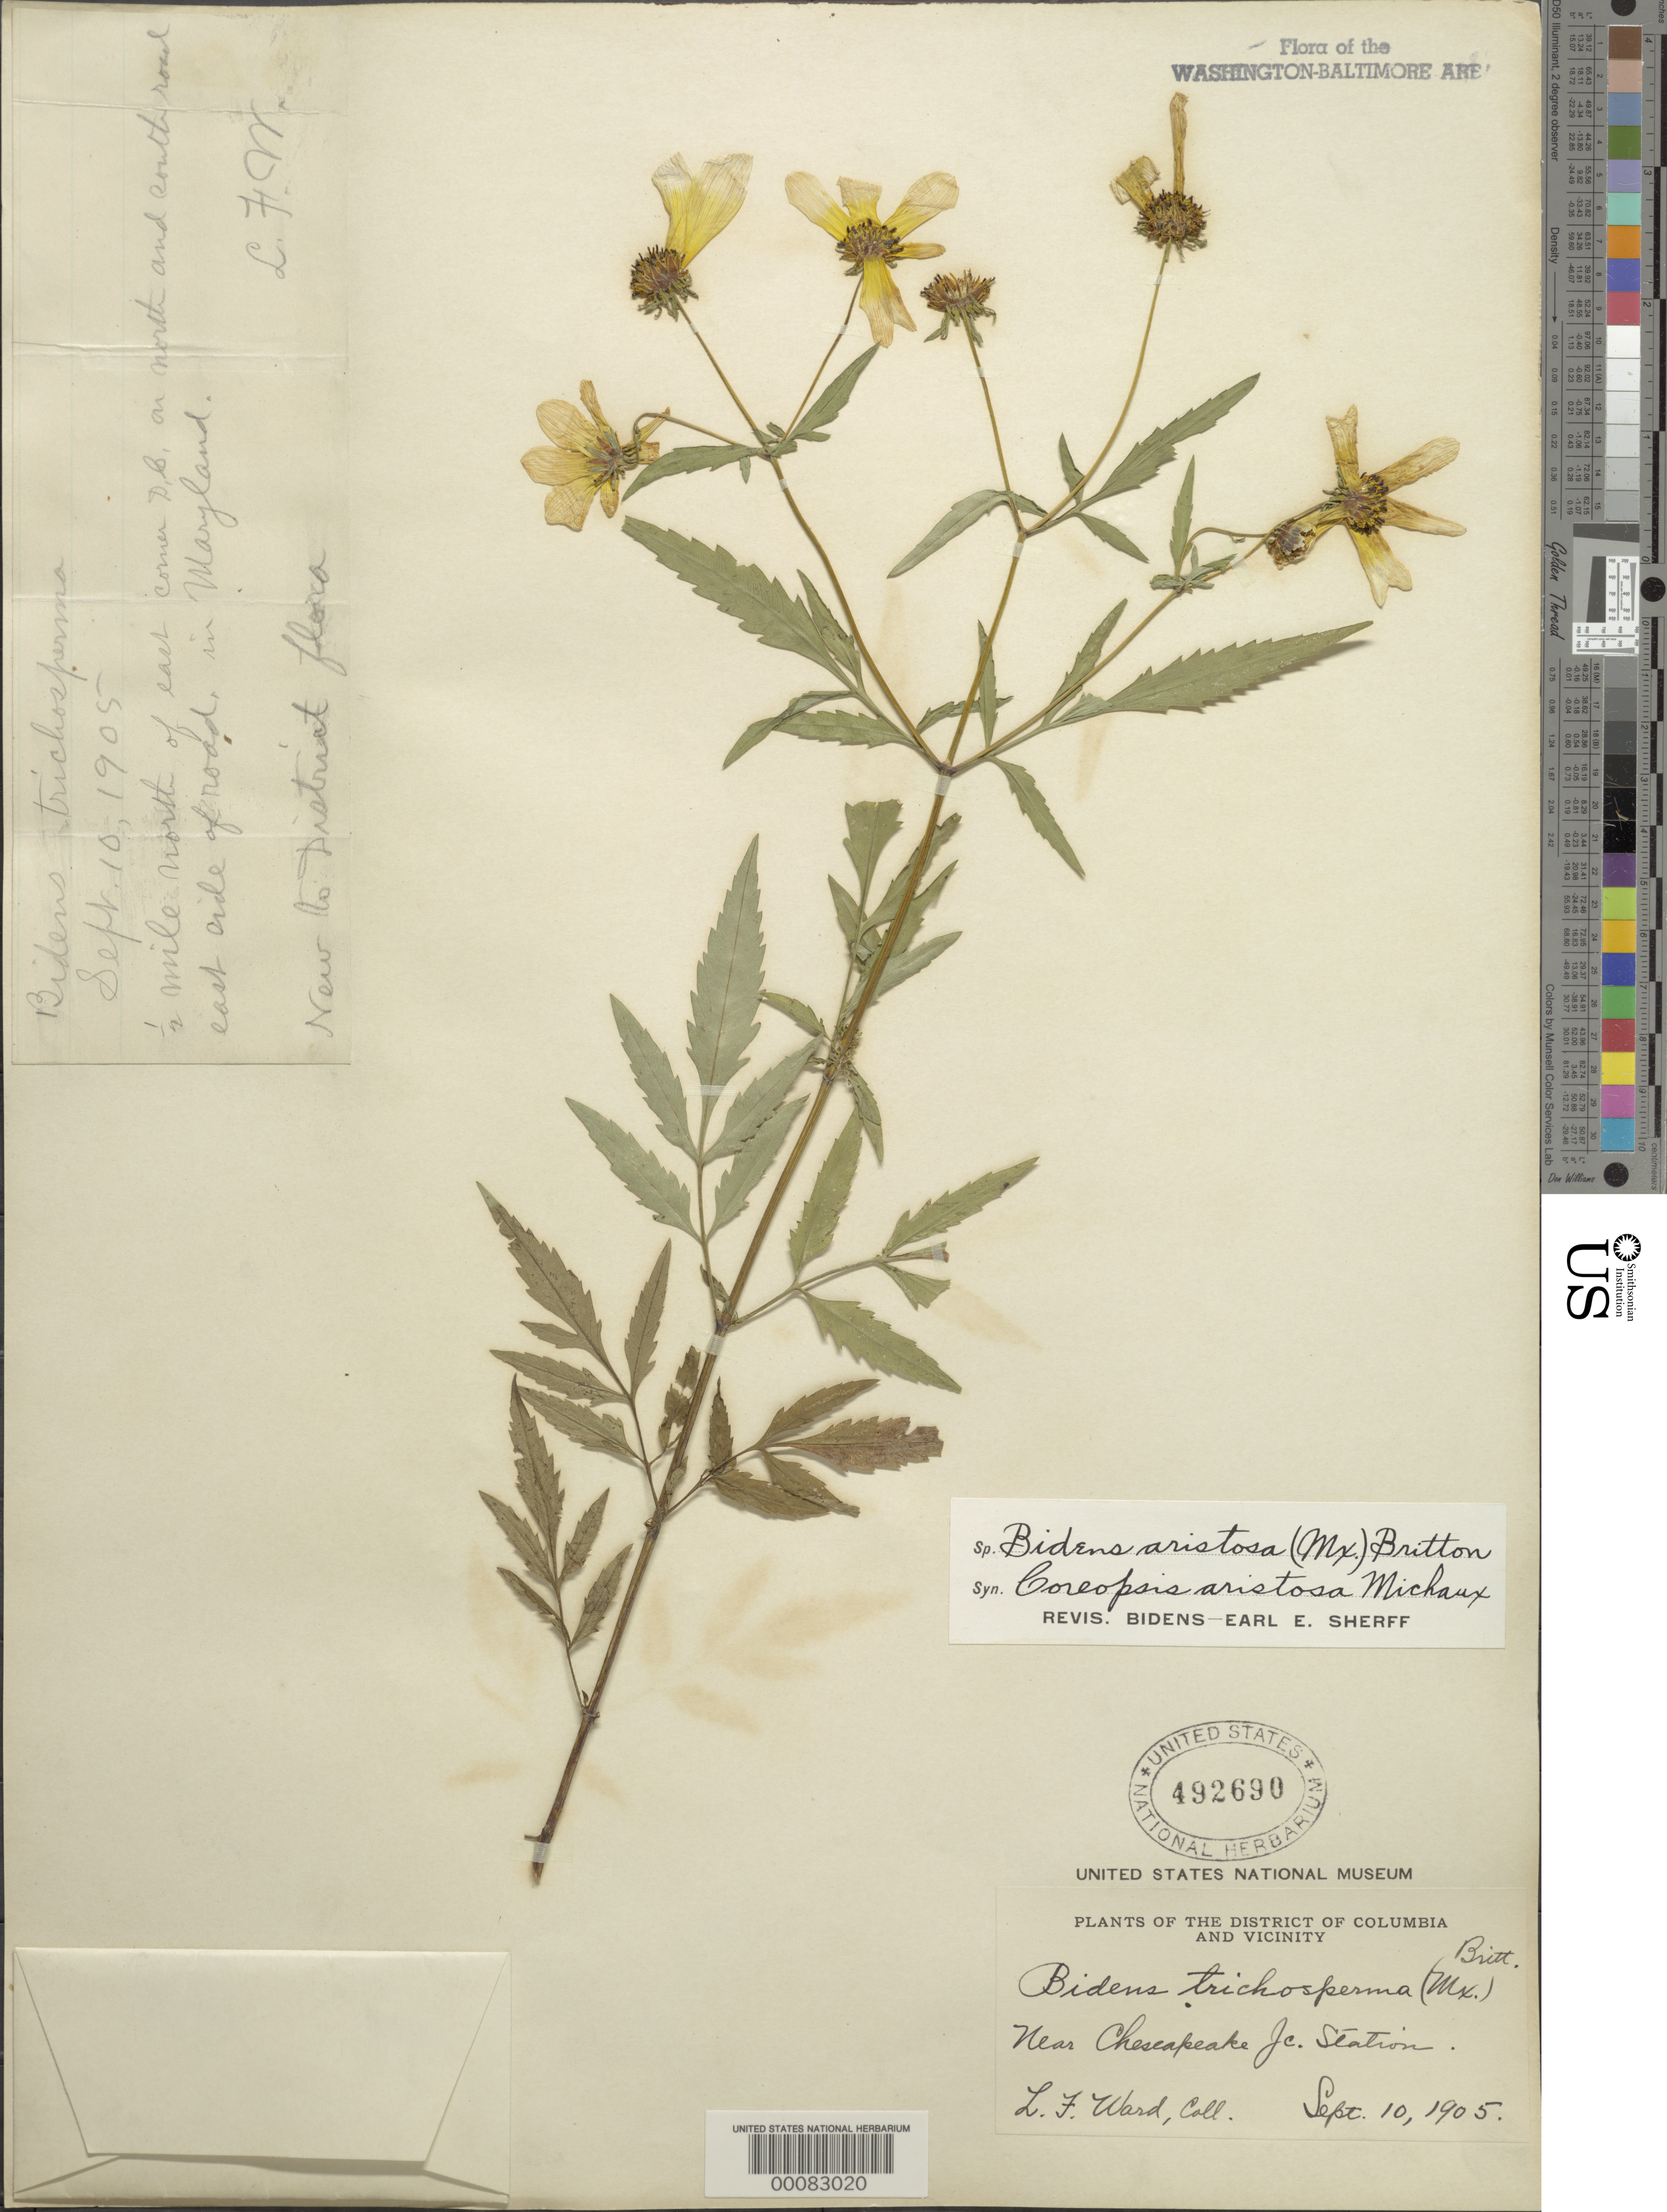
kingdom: Plantae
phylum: Tracheophyta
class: Magnoliopsida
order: Asterales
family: Asteraceae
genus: Bidens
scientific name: Bidens aristosa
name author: (Michx.) Britton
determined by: Sherff, E. E.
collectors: L. F. Ward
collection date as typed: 10 Sep 1905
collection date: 1905-09-10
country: United States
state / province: Maryland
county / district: Prince George's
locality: Near Chesapeake Junction Station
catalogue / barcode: US 492690